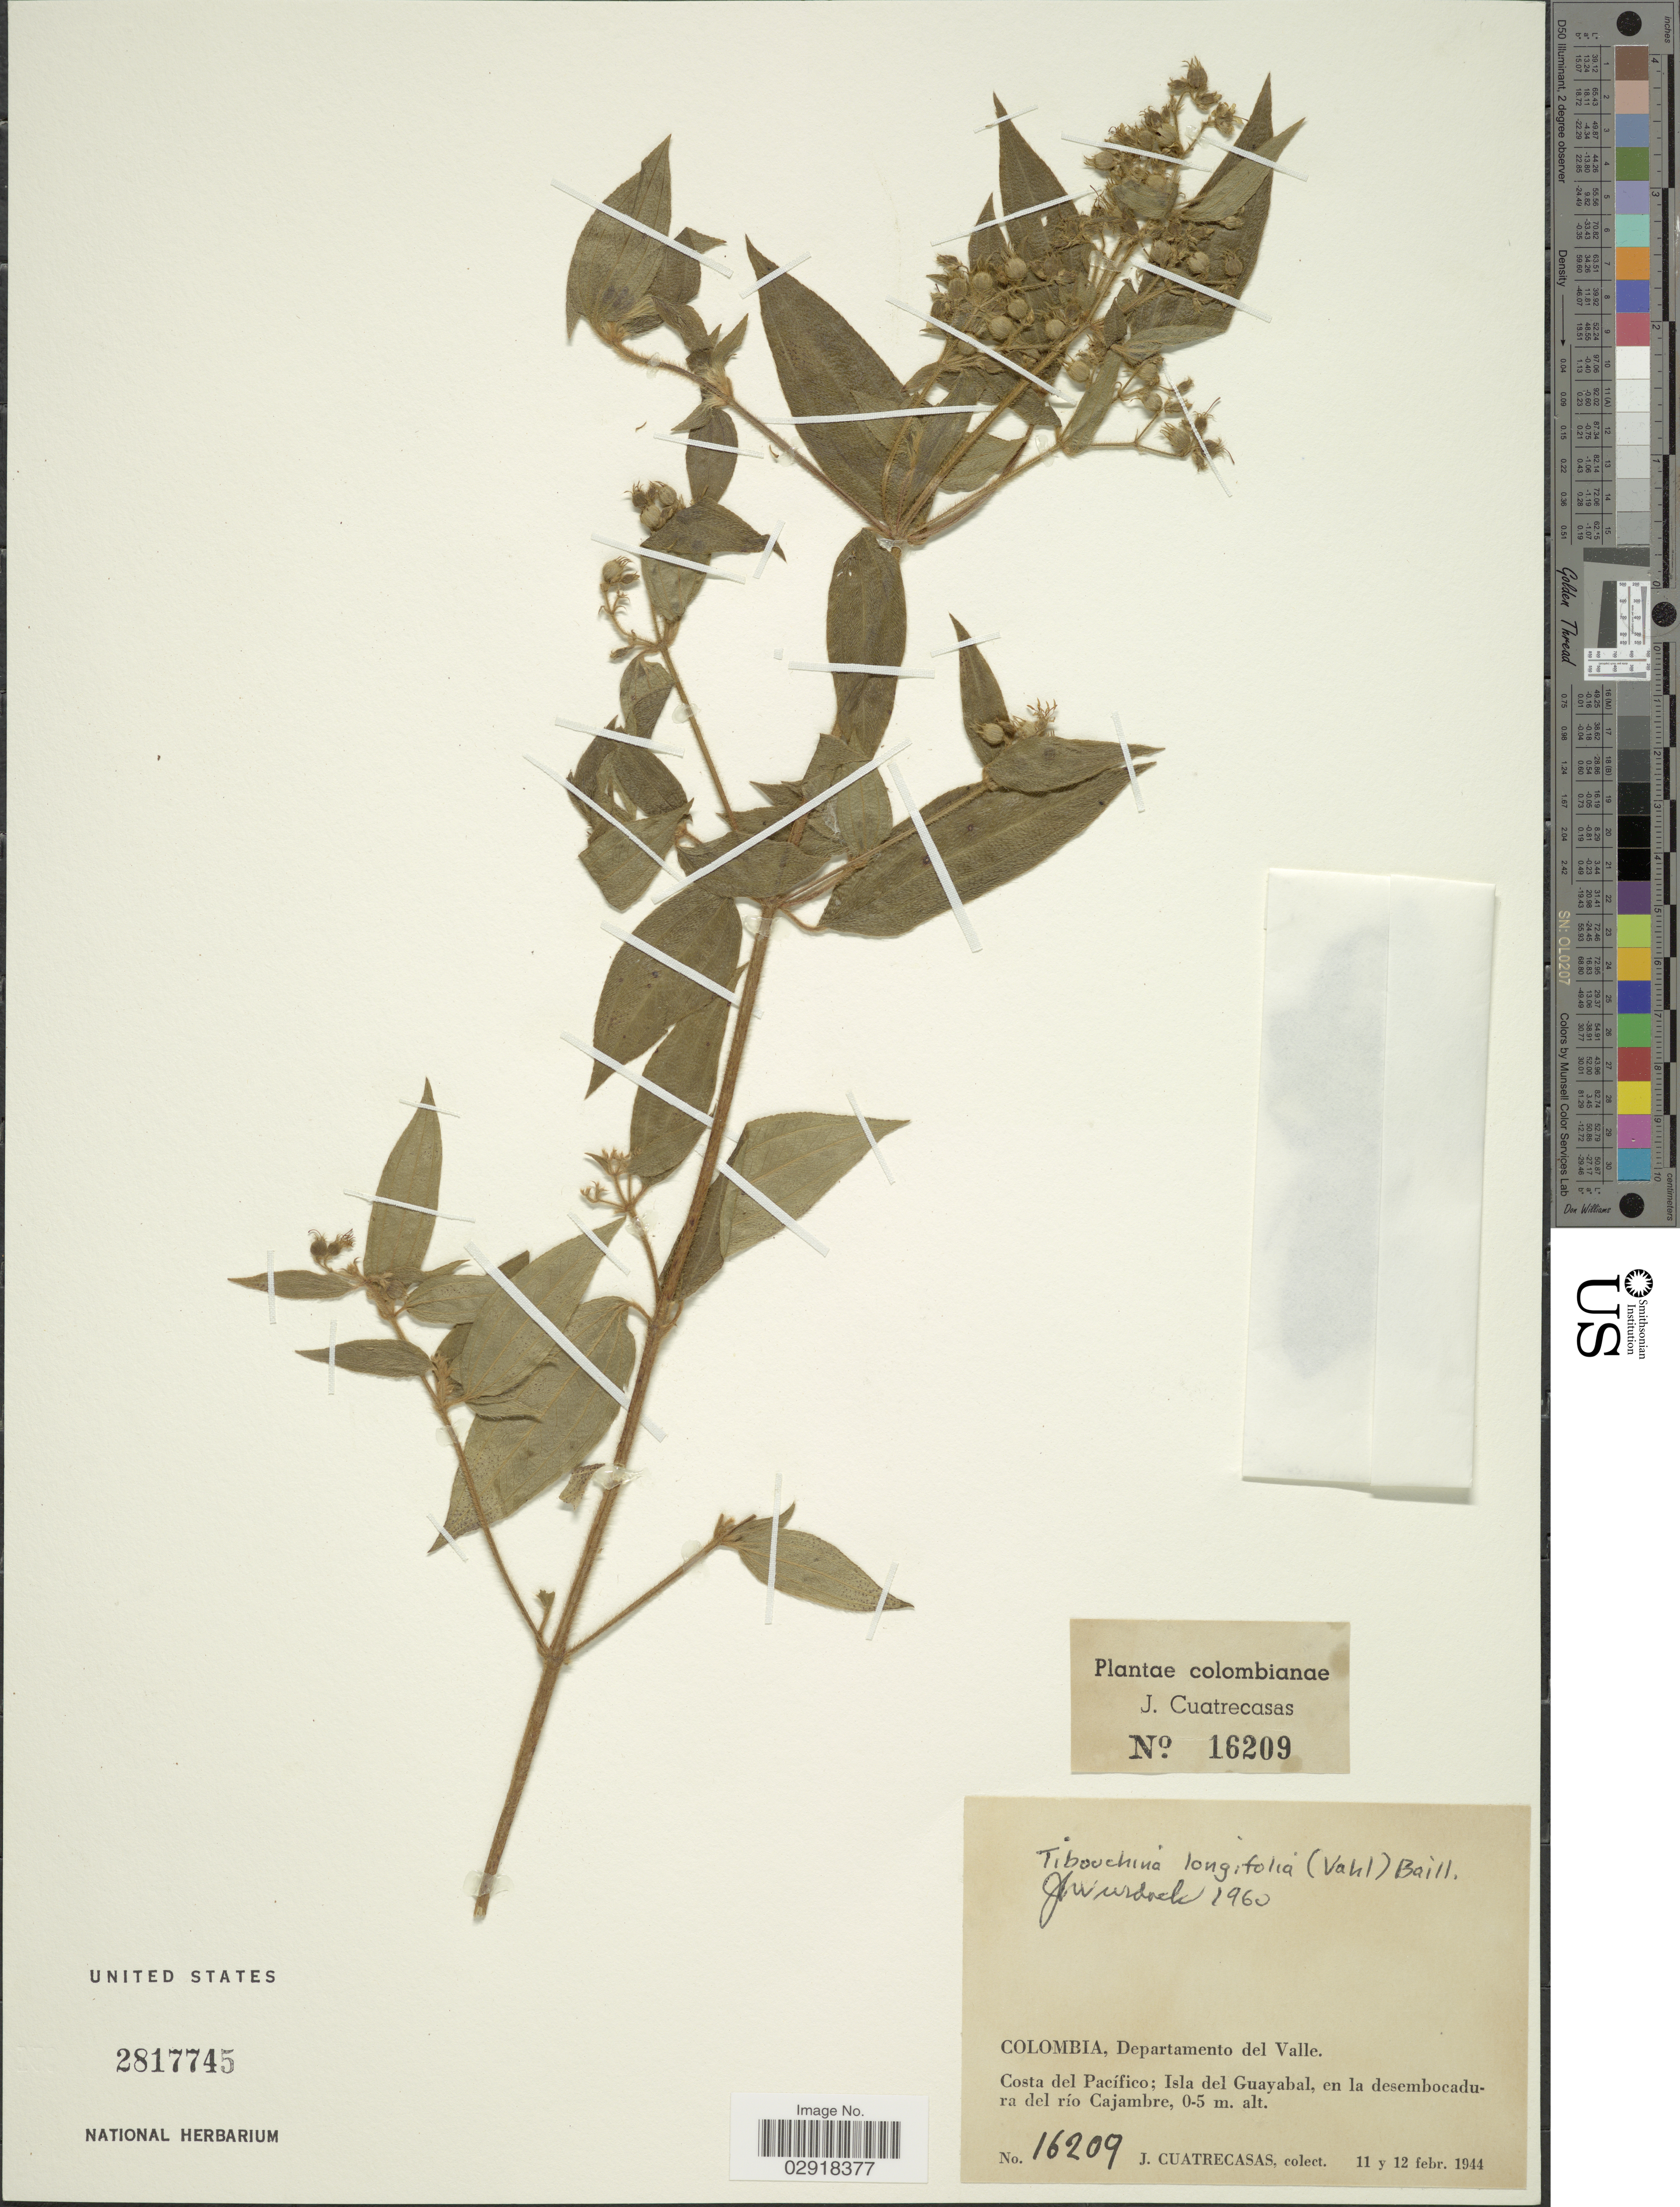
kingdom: Plantae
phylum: Tracheophyta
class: Magnoliopsida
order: Myrtales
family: Melastomataceae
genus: Chaetogastra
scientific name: Chaetogastra longifolia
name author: (Vahl) DC.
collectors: J. Cuatrecasas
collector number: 16209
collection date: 1944-02-11/1944-02-12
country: Colombia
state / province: Valle del Cauca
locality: Departamento del Valle, Costa del Pacífico, Isla del Guayabal, en la desembocadura del río Cajambre.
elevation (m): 0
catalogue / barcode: US 2817745